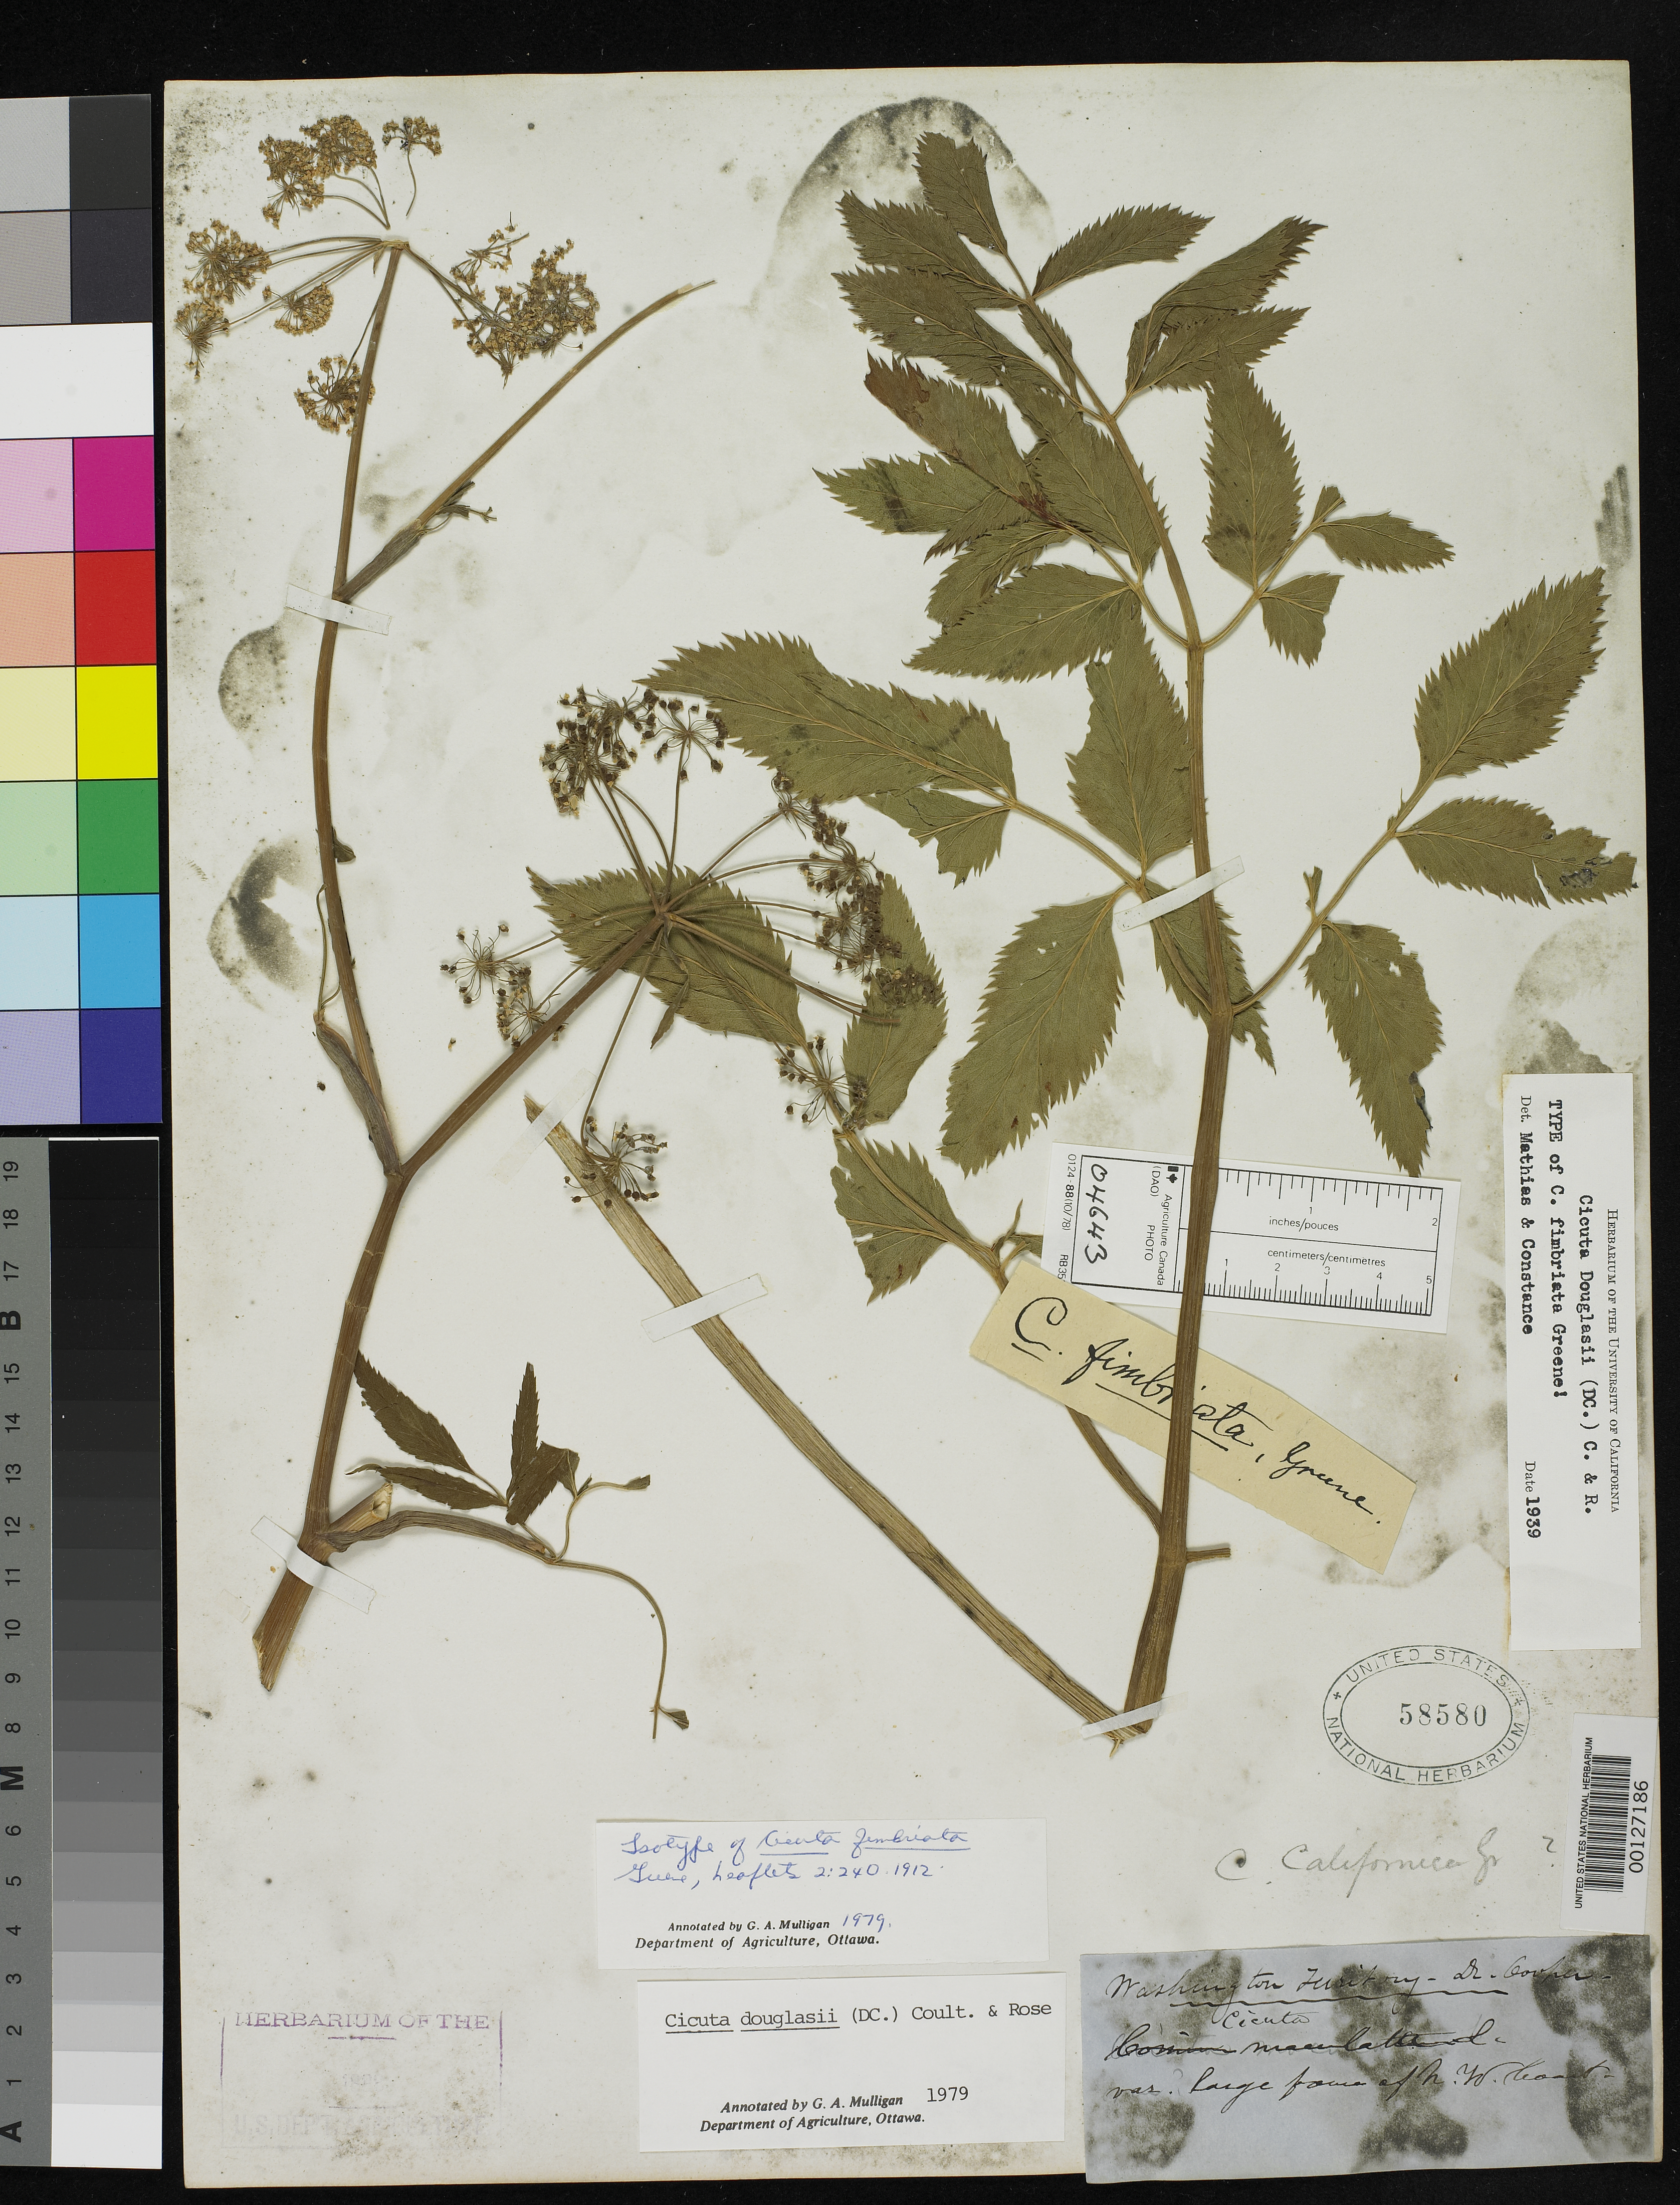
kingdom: Plantae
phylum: Tracheophyta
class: Magnoliopsida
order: Apiales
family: Apiaceae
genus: Cicuta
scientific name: Cicuta fimbriata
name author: Greene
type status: Isotype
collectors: J. G. Cooper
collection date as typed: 1854 to -- --- 1855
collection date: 1854/1855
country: United States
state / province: Washington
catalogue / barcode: US 58580